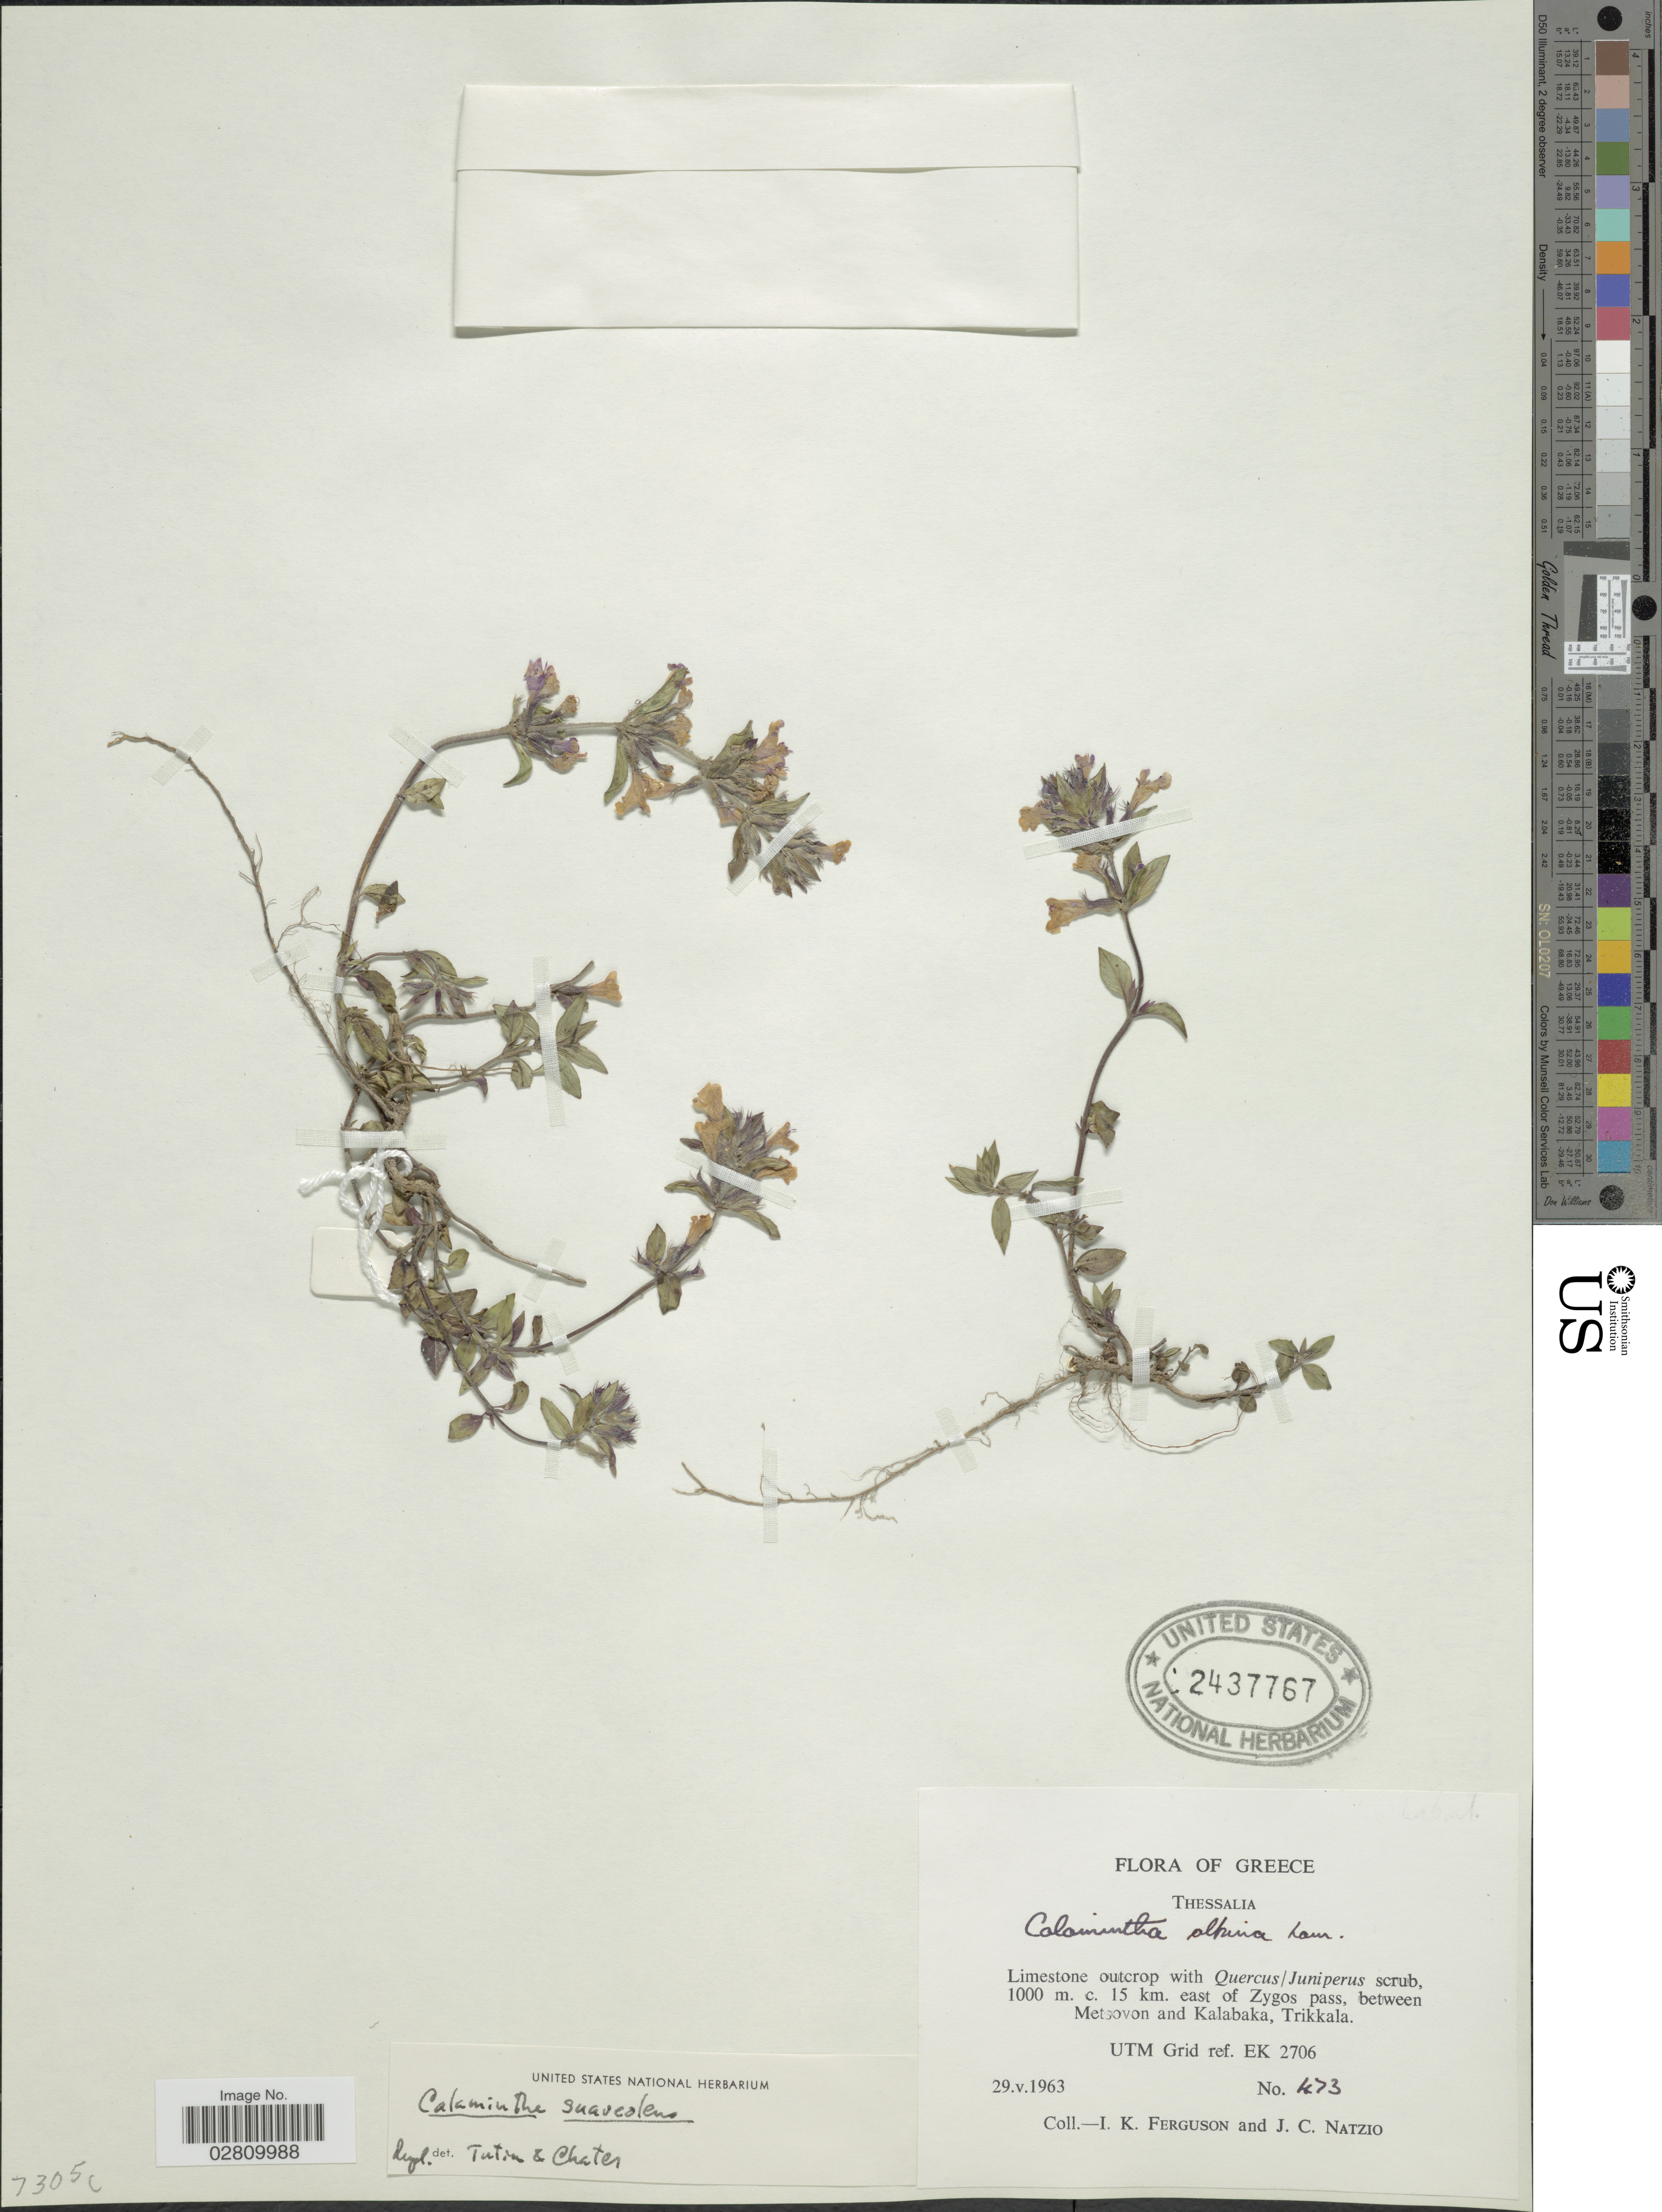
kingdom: Plantae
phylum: Tracheophyta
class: Magnoliopsida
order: Lamiales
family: Lamiaceae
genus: Calamintha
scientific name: Calamintha suaveolens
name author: (Sm.) Boiss.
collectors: I. K. Ferguson & J. Natzio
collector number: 473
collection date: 1963-05-29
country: Greece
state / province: Thessaly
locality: Thessalia. C. 15 km. east of Zygos pass, between Metsovon and Kalabaka, Trikkala. UTM Grid ref. EK 2706.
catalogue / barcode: US 2437767